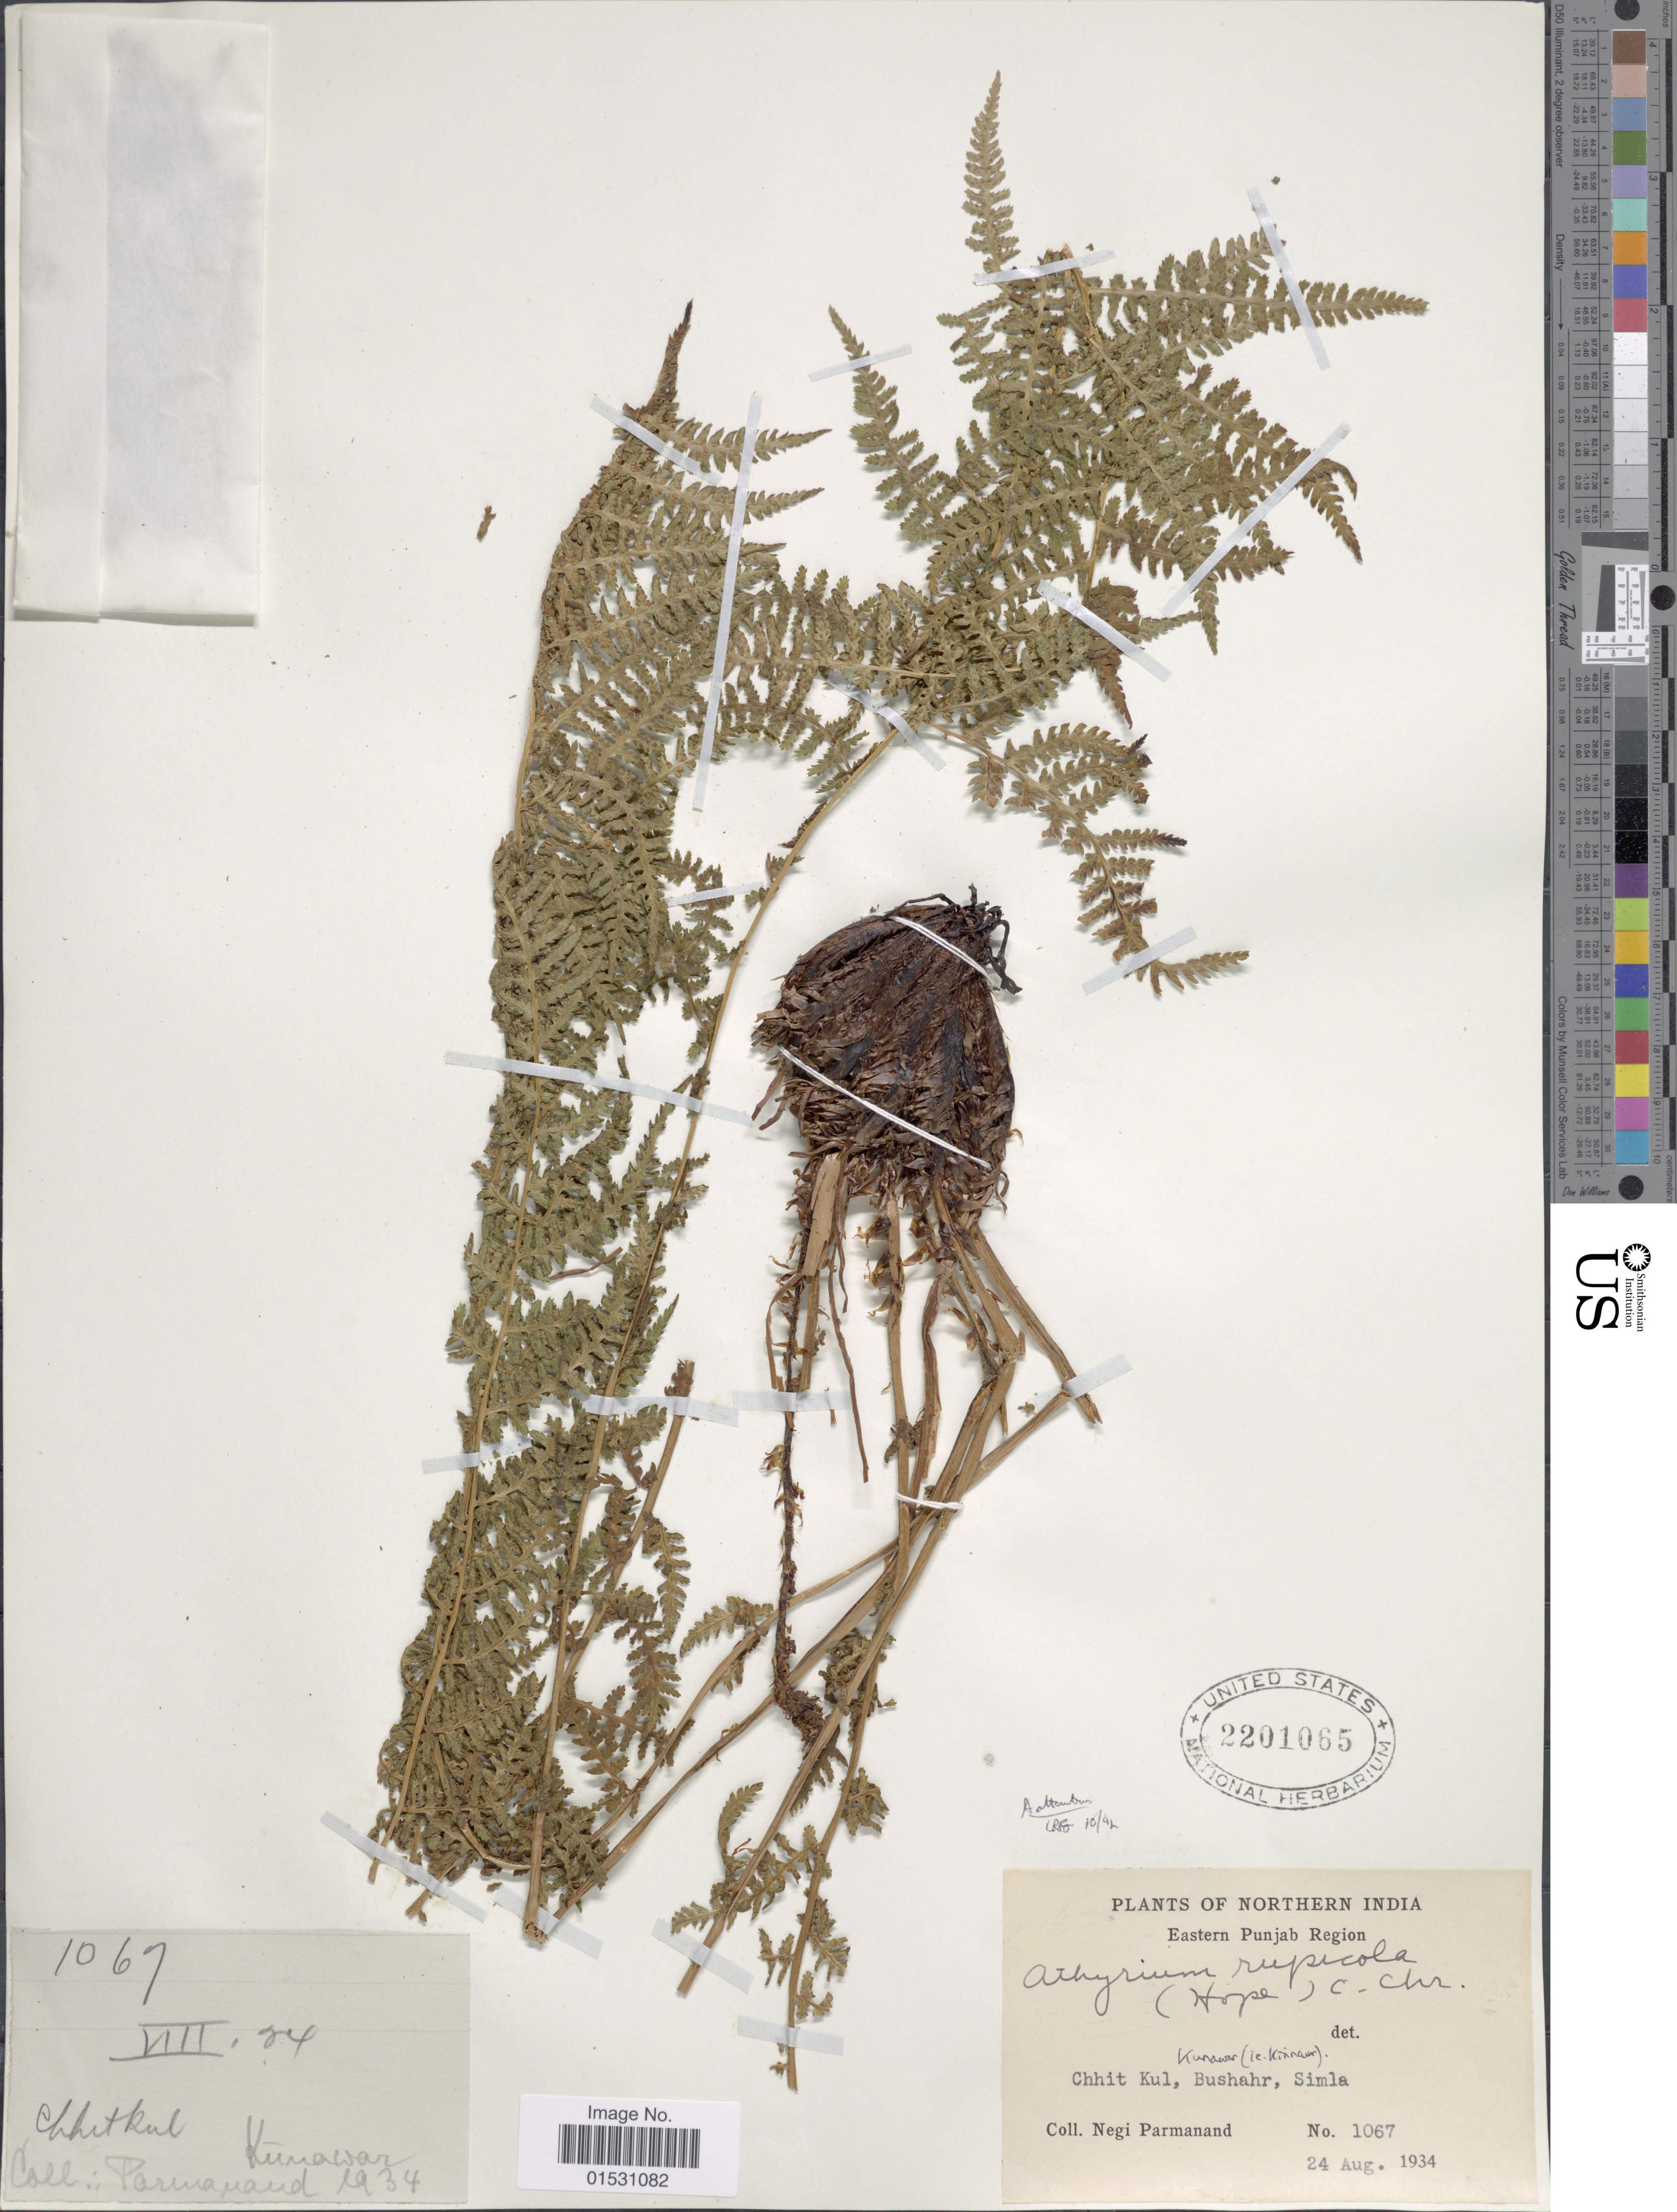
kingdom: Plantae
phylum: Tracheophyta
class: Polypodiopsida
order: Polypodiales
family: Athyriaceae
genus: Athyrium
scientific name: Athyrium rupicola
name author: (C. Hope) C. Chr.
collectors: N. Parmanand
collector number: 1067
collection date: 1934-08-24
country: India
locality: Northern India. Eastern Punjab Region. Chhit Kul, Bushahr, Simla.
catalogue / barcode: US 2201065